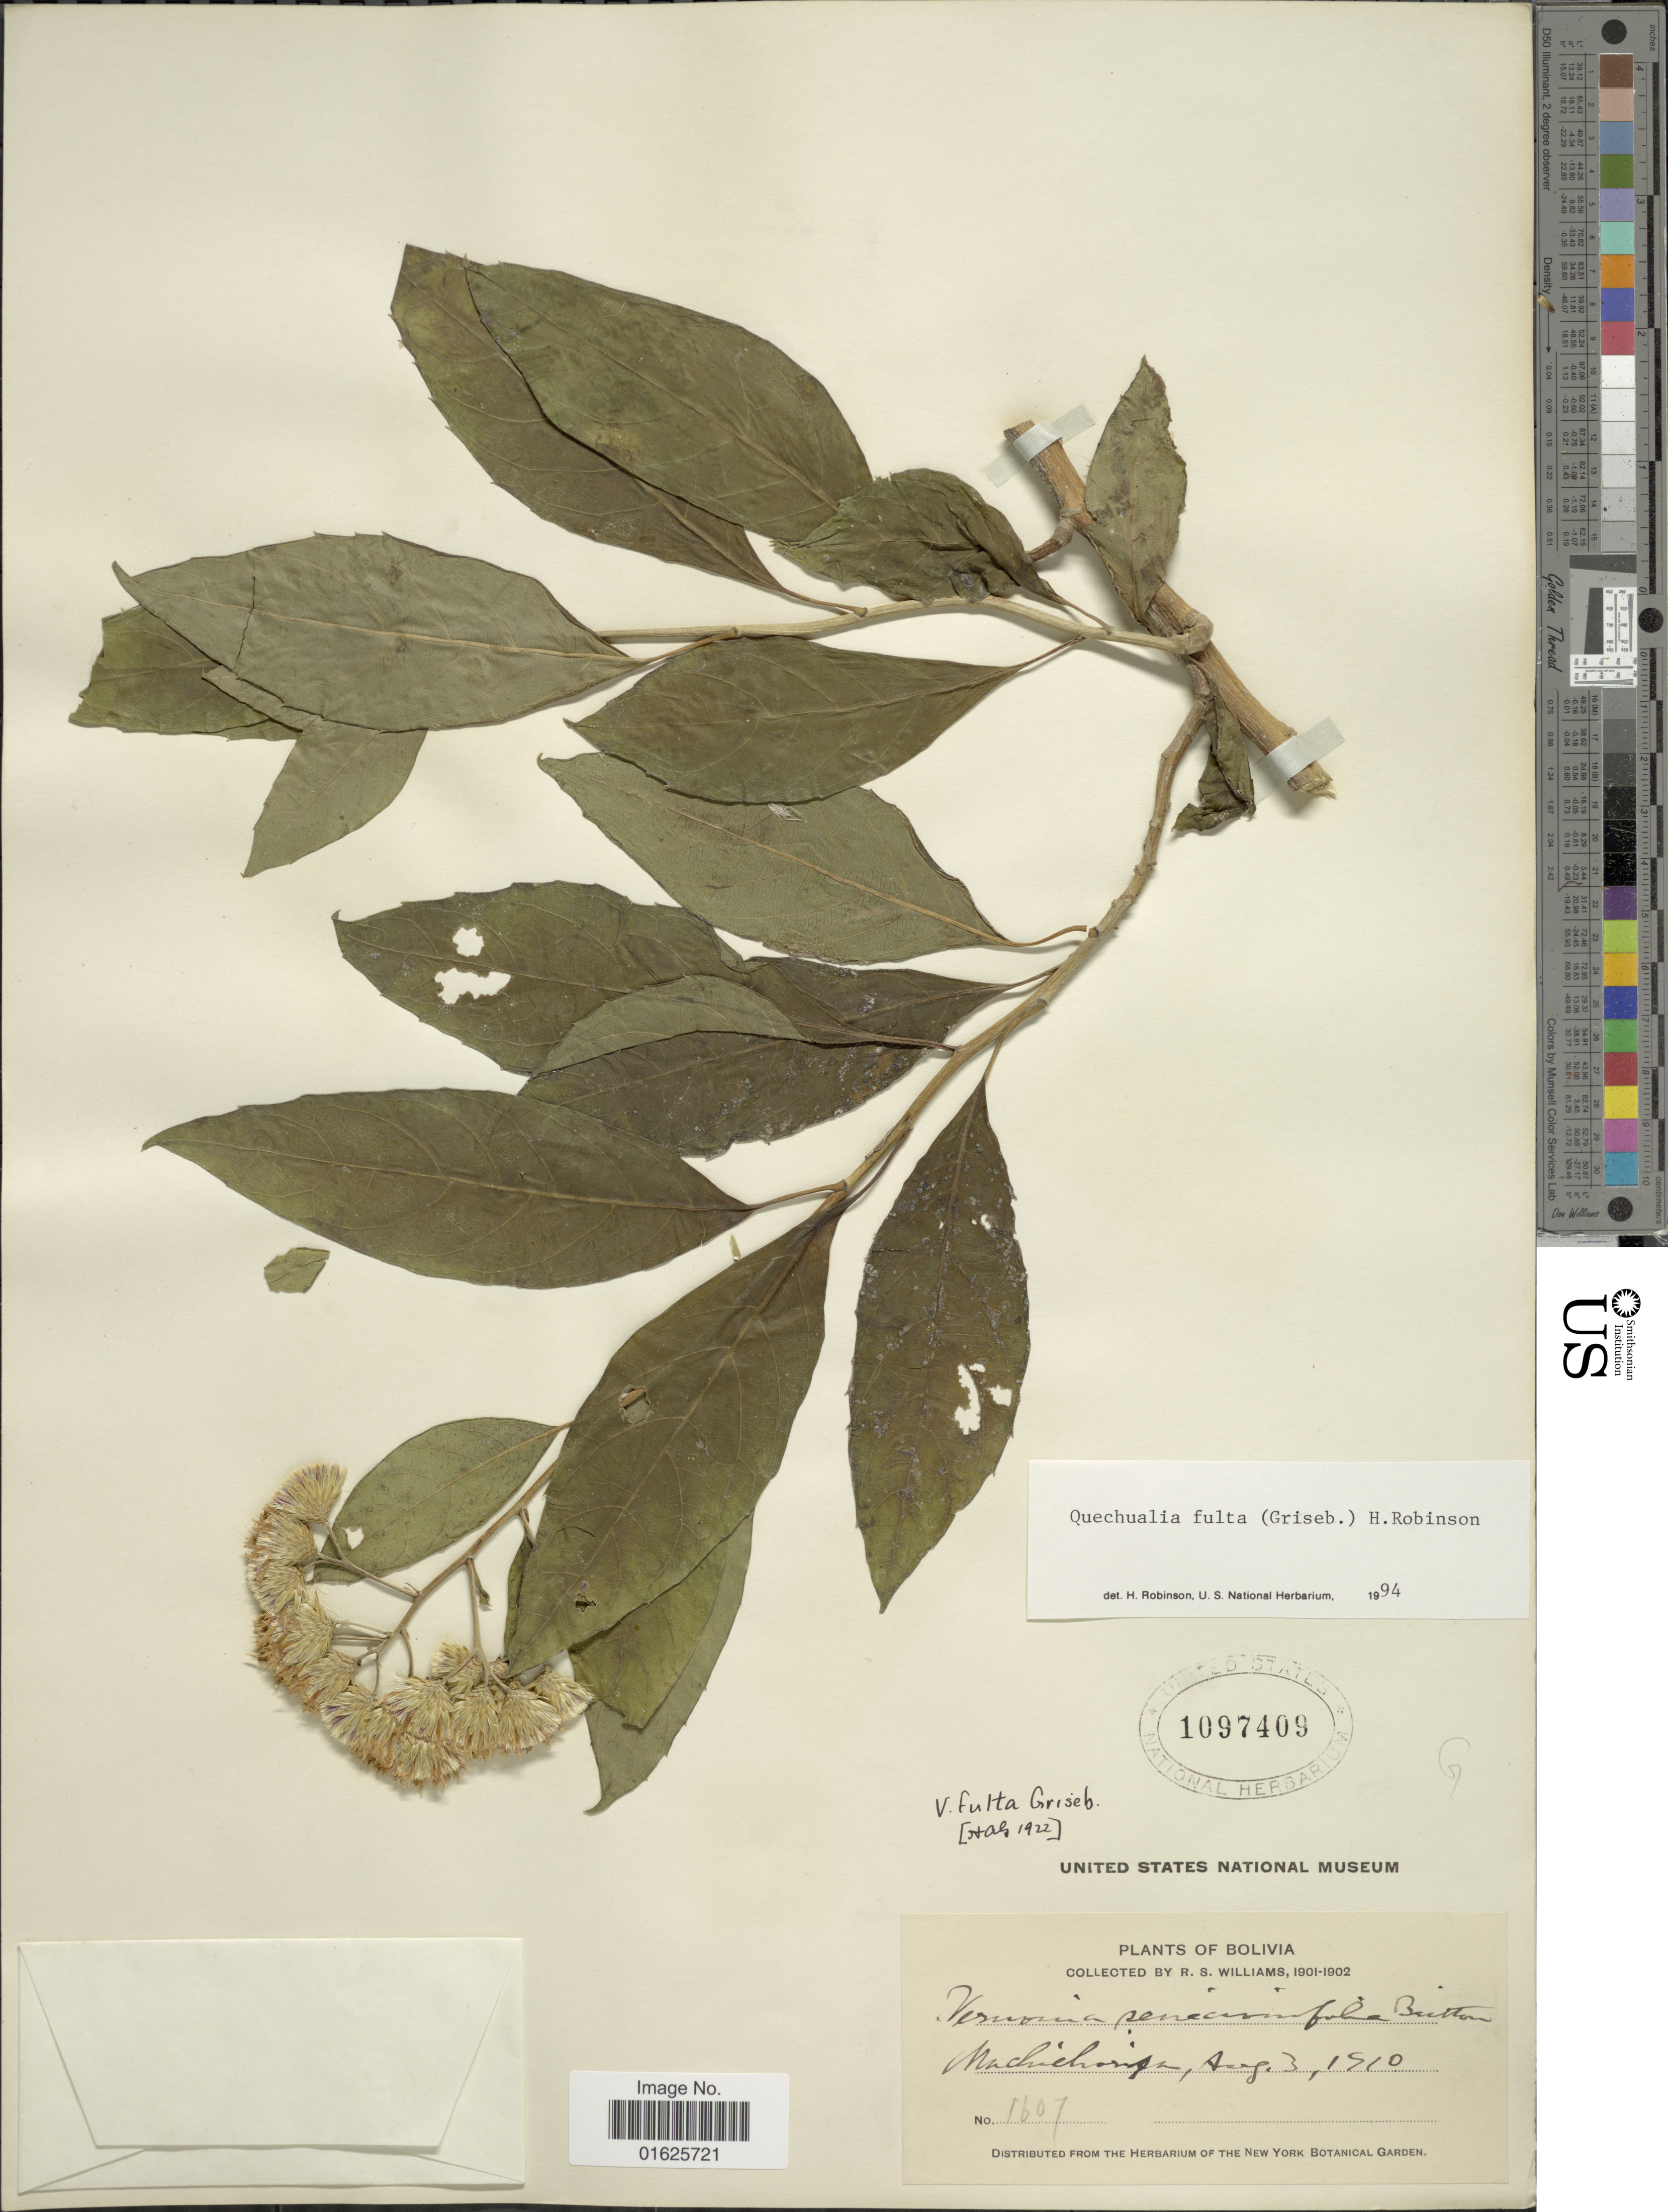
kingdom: Plantae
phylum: Tracheophyta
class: Magnoliopsida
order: Asterales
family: Asteraceae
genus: Quechualia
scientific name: Quechualia fulta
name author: (Griseb.) H. Rob.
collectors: R. S. Williams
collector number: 1607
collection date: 1902-04-03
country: Bolivia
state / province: La Paz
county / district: Franz Tamayo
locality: Machariapa (NE of Apolo)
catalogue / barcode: US 1097409